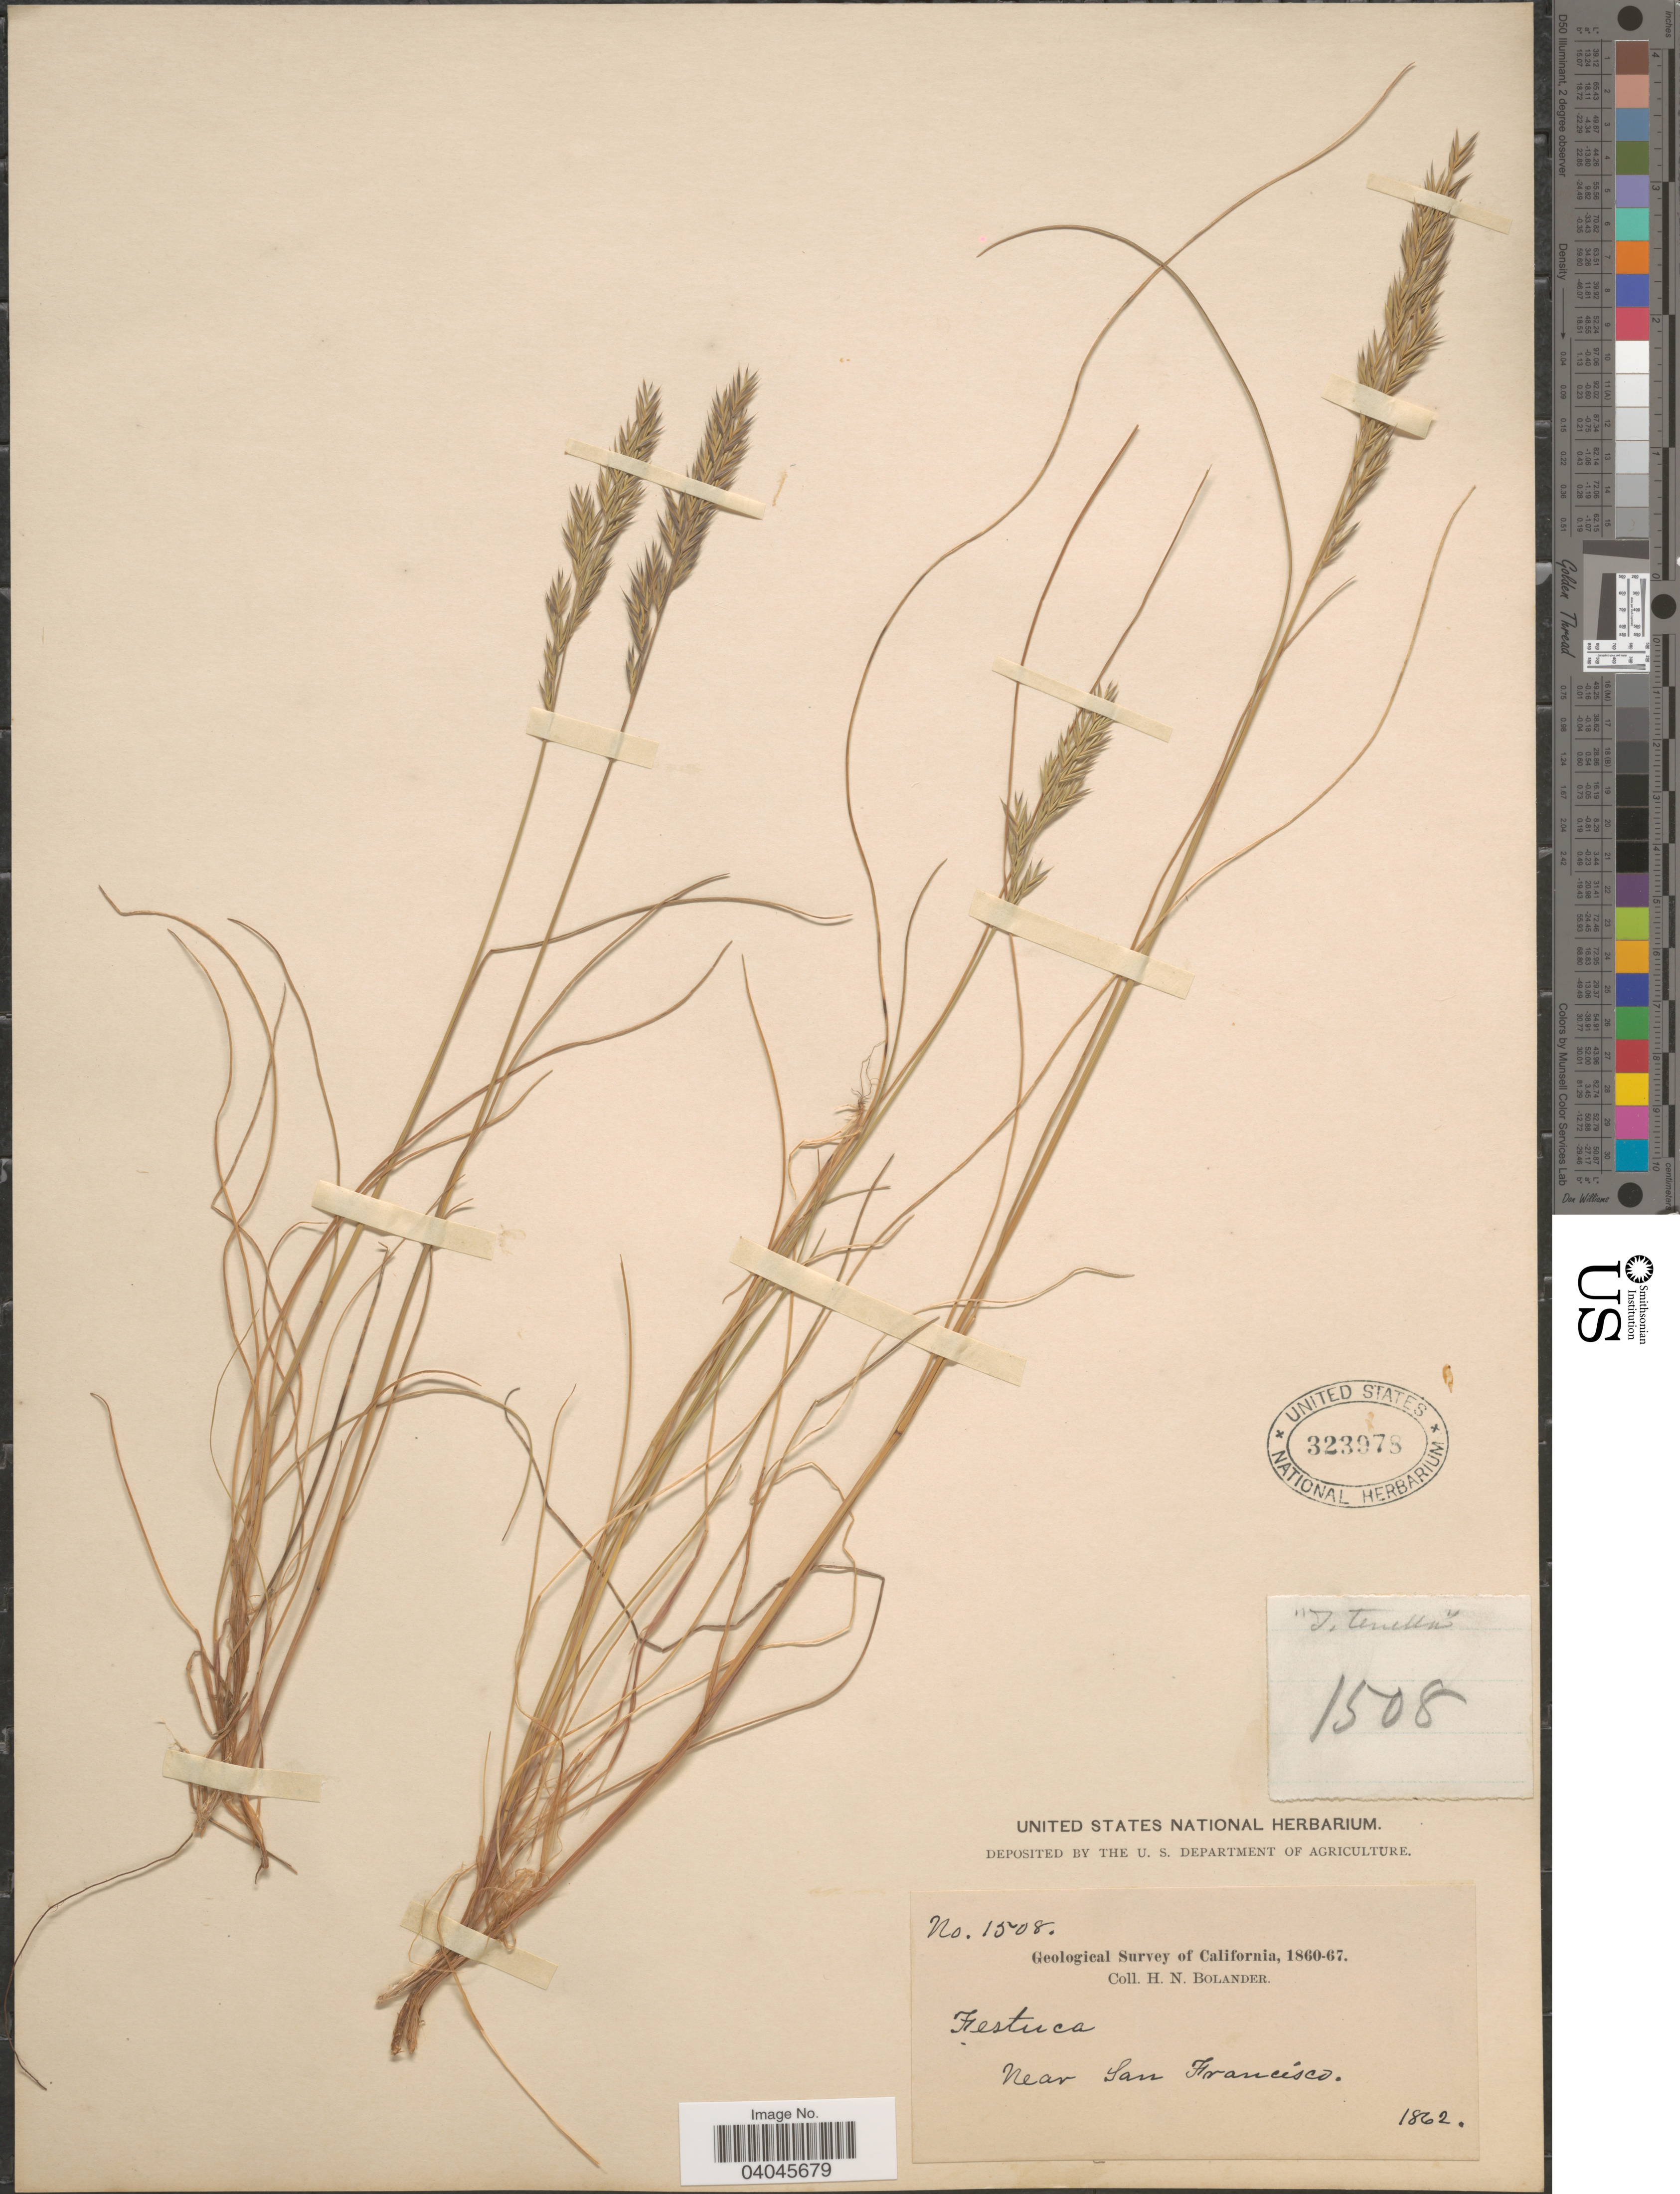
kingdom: Plantae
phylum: Tracheophyta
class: Liliopsida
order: Poales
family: Poaceae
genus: Festuca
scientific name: Festuca rubra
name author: L.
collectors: H. Bolander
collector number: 1508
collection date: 1862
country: United States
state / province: California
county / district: San Francisco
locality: Near San Francisco.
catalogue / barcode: US 323978